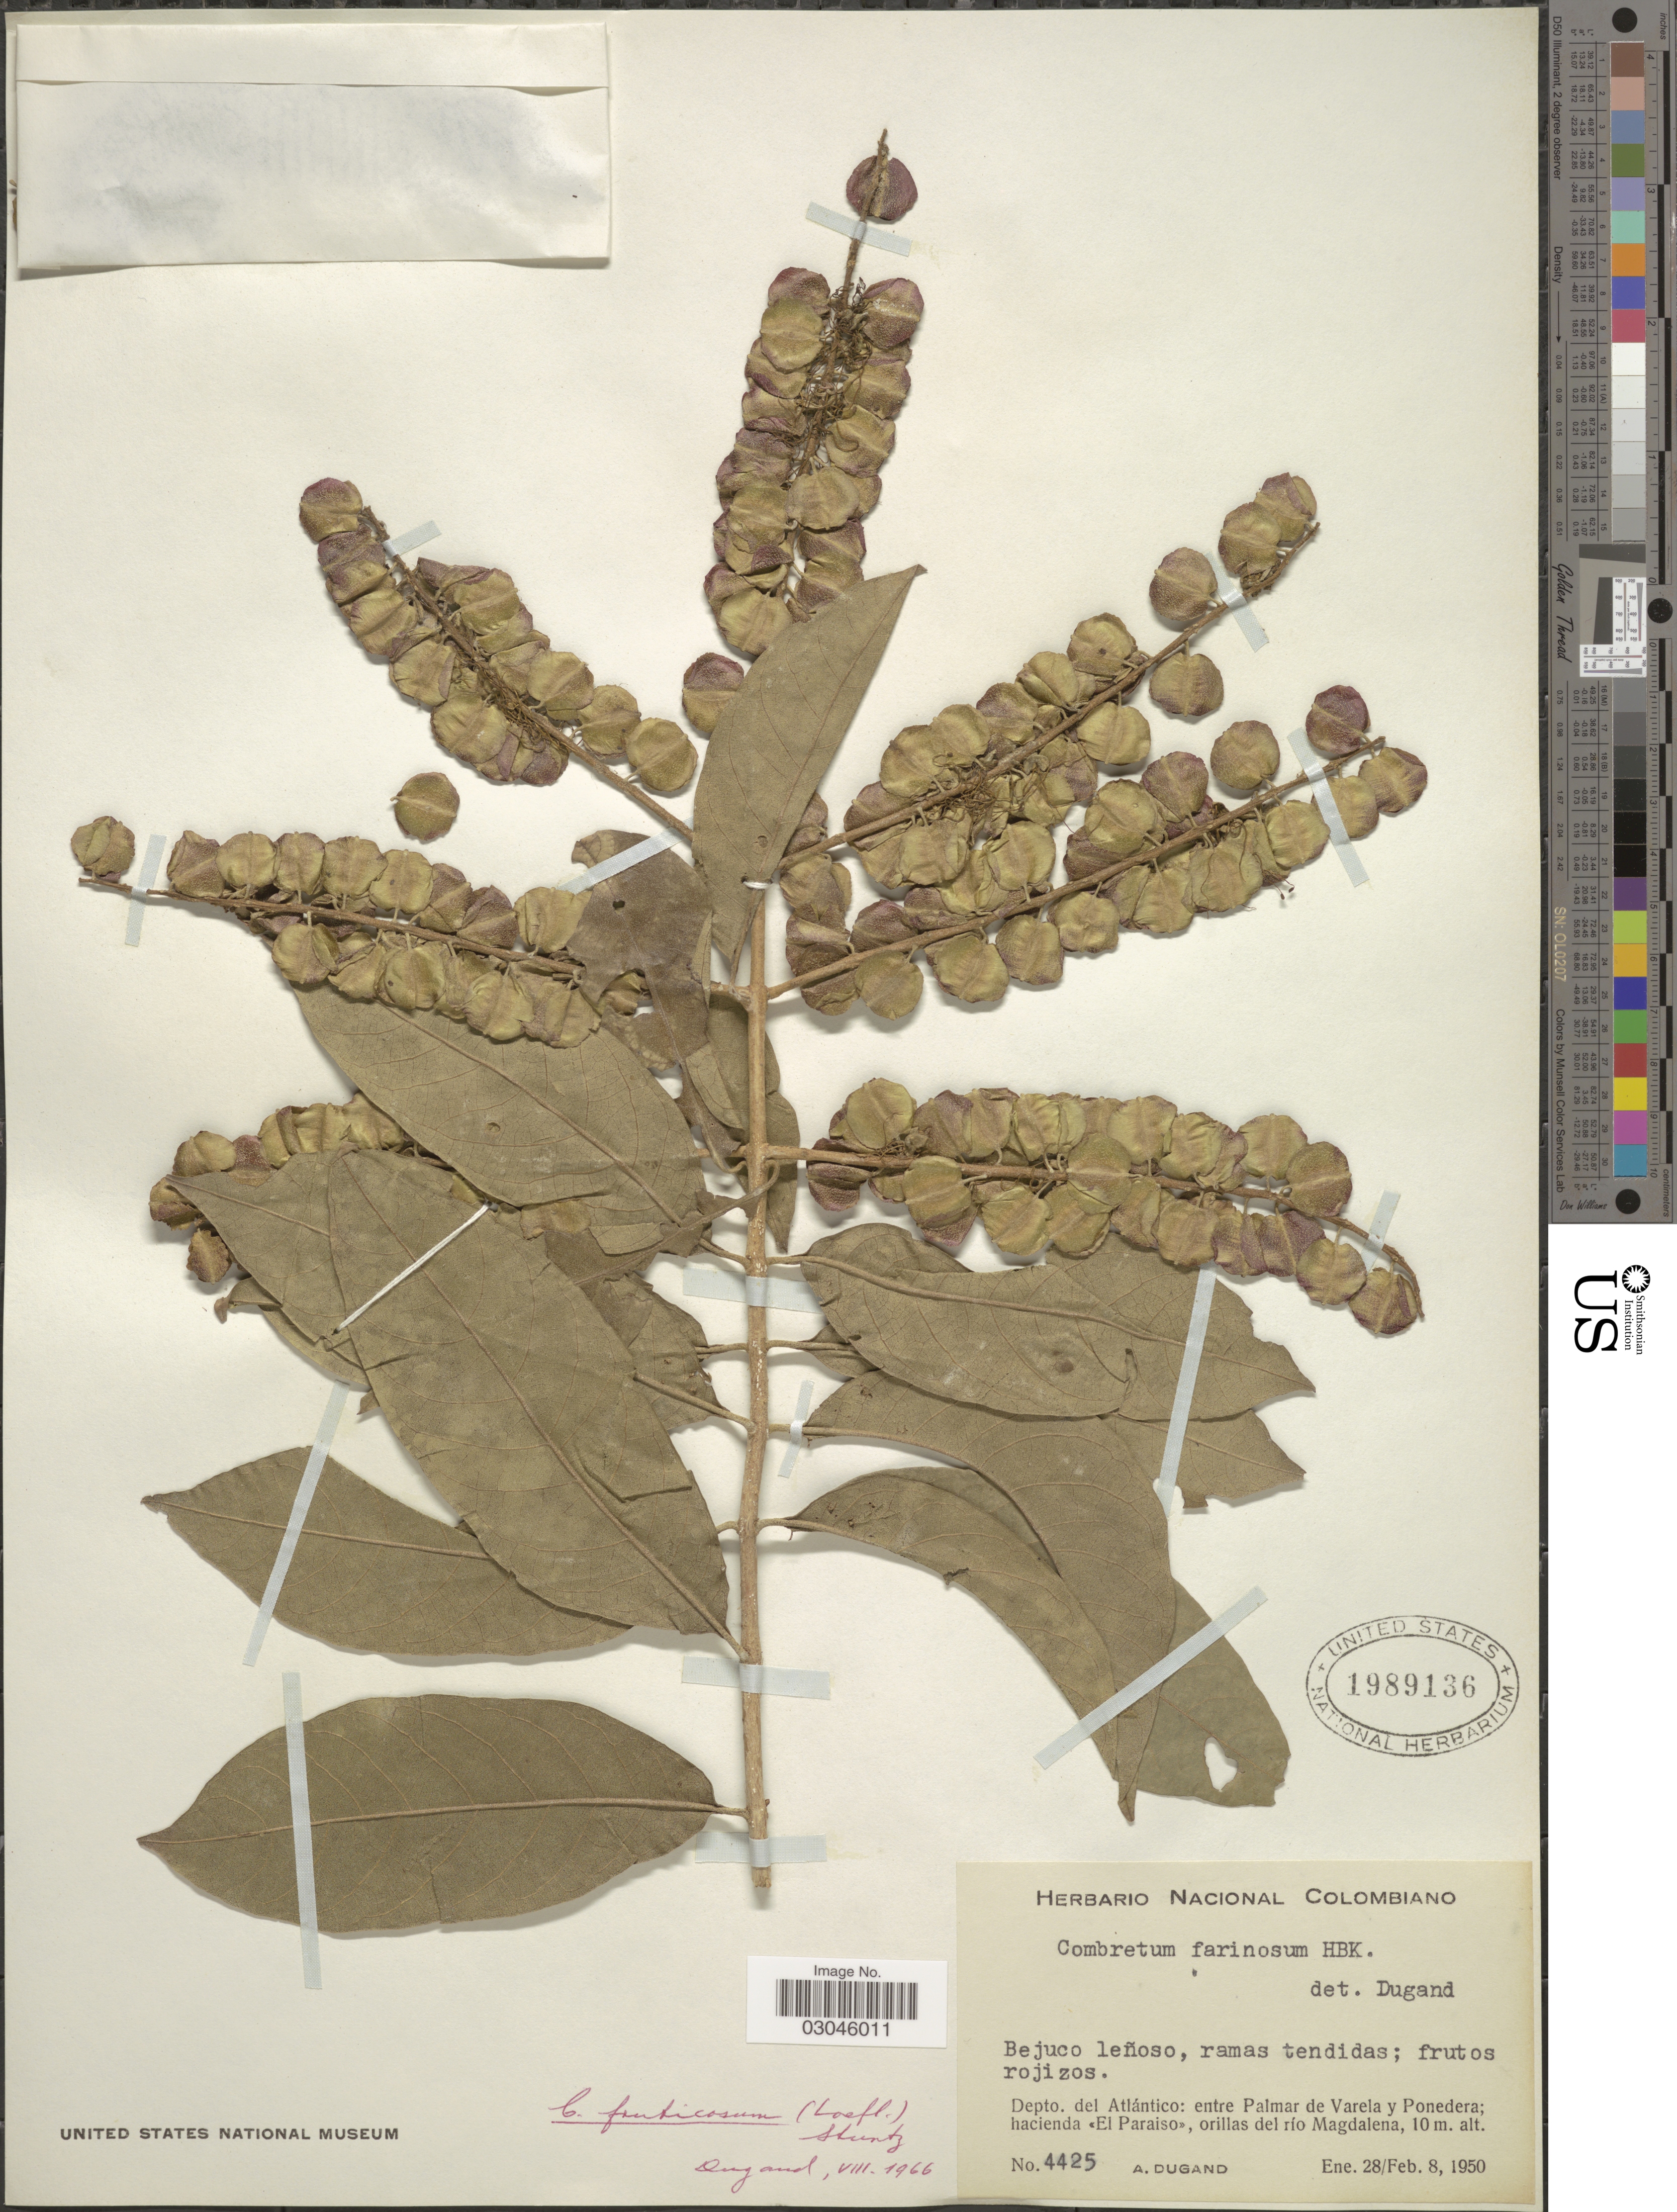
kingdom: Plantae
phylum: Tracheophyta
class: Magnoliopsida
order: Myrtales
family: Combretaceae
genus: Combretum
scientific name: Combretum fruticosum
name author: (Loefl.) Stuntz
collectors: A. Dugand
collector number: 4425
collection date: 1950-01-28/1950-02-08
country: Colombia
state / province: Atlántico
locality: Depto. del Atlántico: entre Palmar de Varela y Ponederap; hacienda <<El Paraiso>>, orillas del río Magdalena.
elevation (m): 10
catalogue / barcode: US 1989136